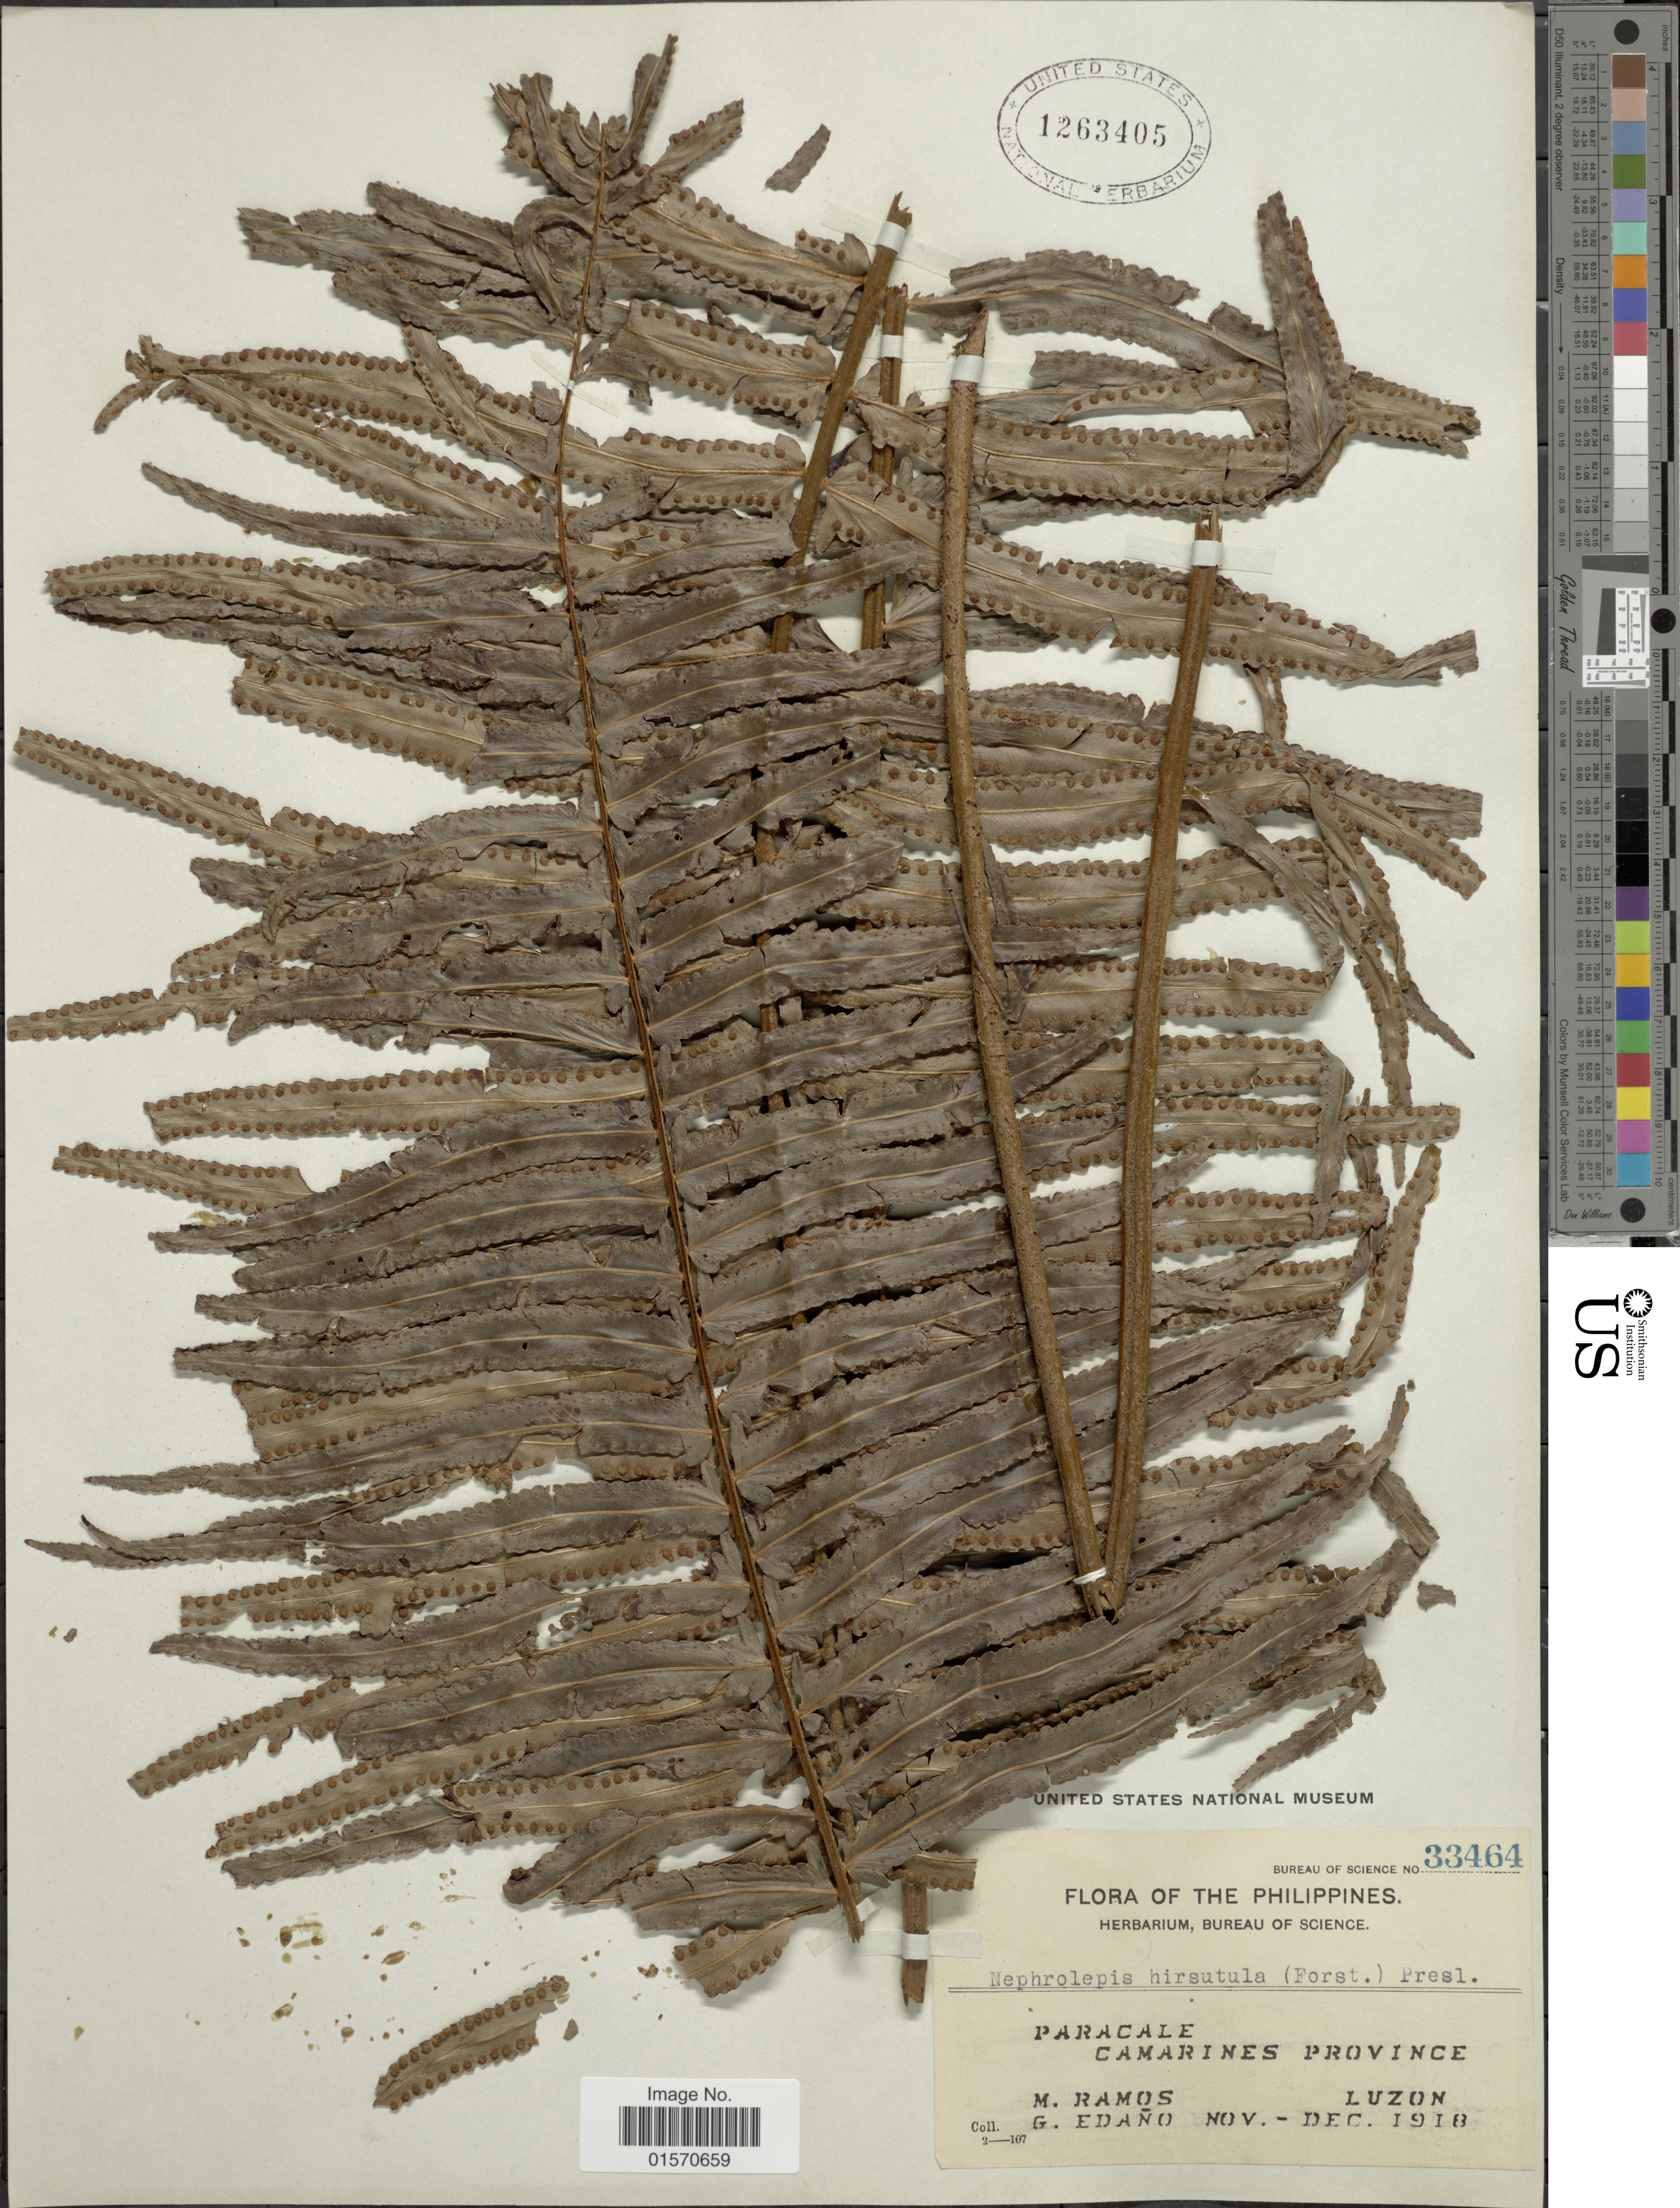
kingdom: Plantae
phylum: Tracheophyta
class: Polypodiopsida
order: Polypodiales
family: Nephrolepidaceae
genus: Nephrolepis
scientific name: Nephrolepis multiflora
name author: (Roxb.) F.M. Jarrett ex C.V. Morton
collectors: M. Ramos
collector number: Bureau of Science 33464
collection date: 1918-11/1918-12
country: Philippines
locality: Paracale. Camarines Province. Luzon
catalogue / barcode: US 1263405